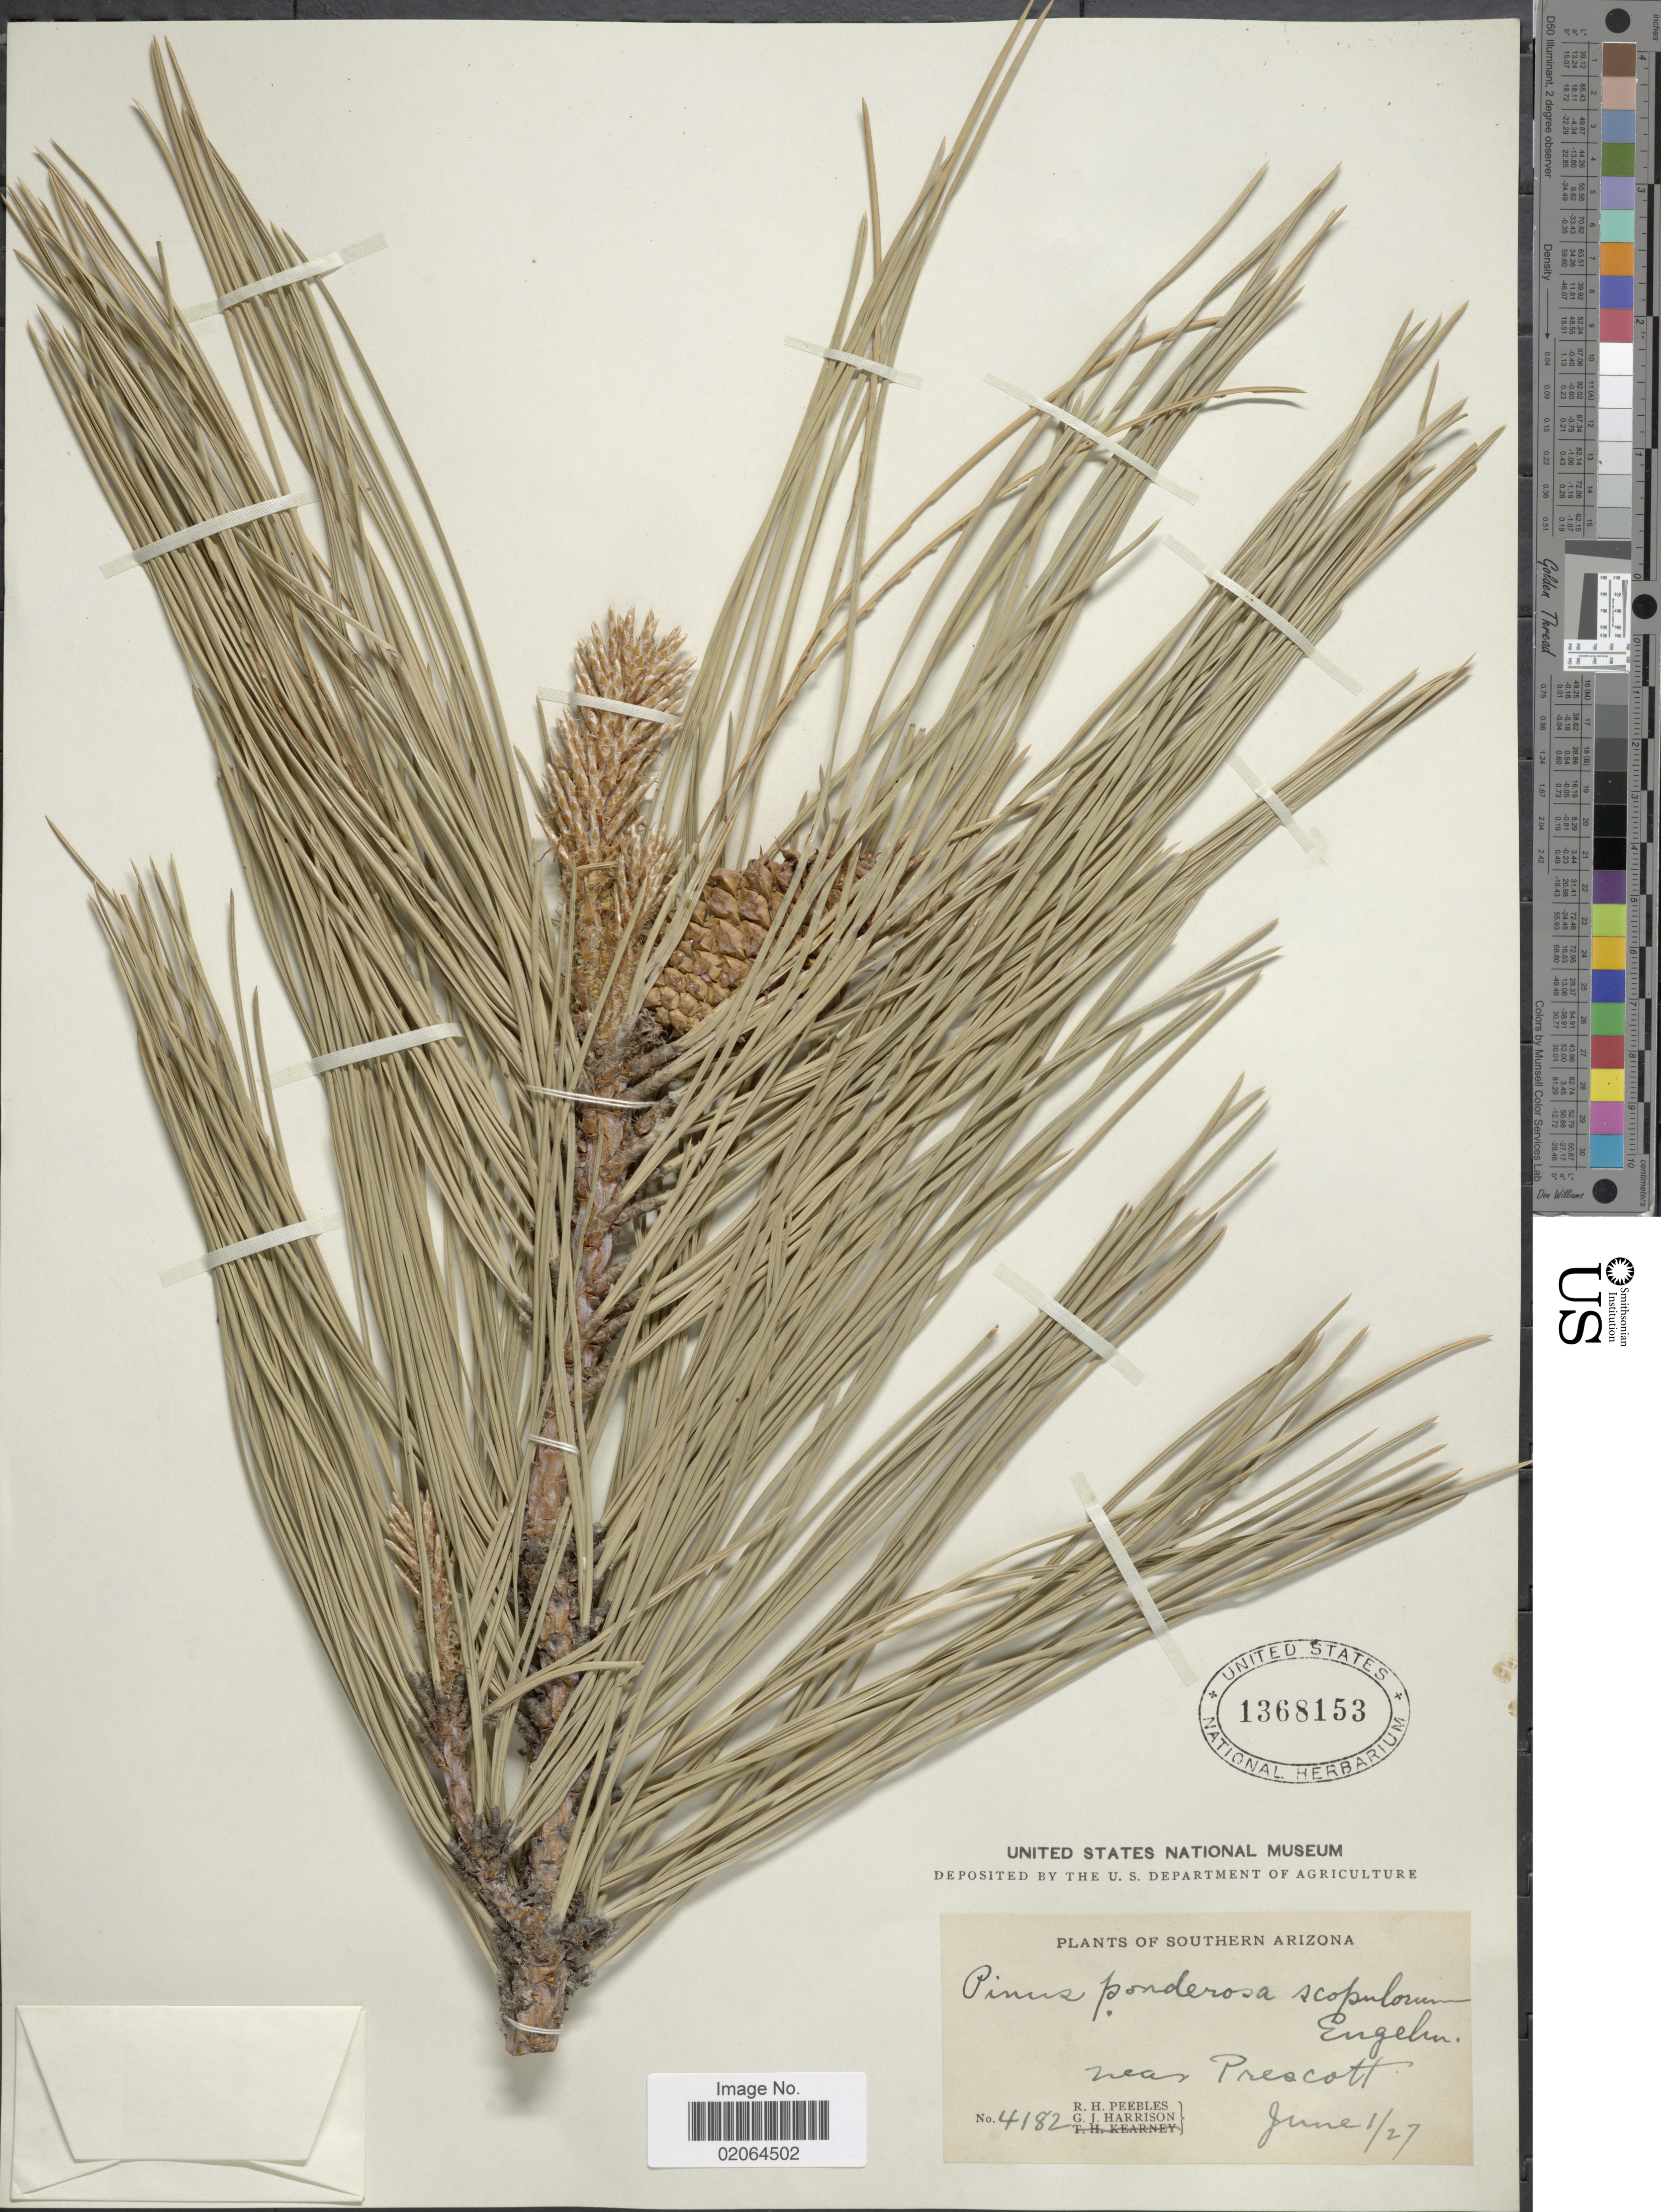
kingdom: Plantae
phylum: Tracheophyta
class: Pinopsida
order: Pinales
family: Pinaceae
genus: Pinus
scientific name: Pinus ponderosa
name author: Douglas ex C. Lawson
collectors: R. H. Peebles & G. J. Harrison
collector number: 4182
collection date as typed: Transcribed d/m/y: 1/6/27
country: United States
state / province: Arizona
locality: Southern Arizona. Near Prescott.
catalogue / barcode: US 1368153